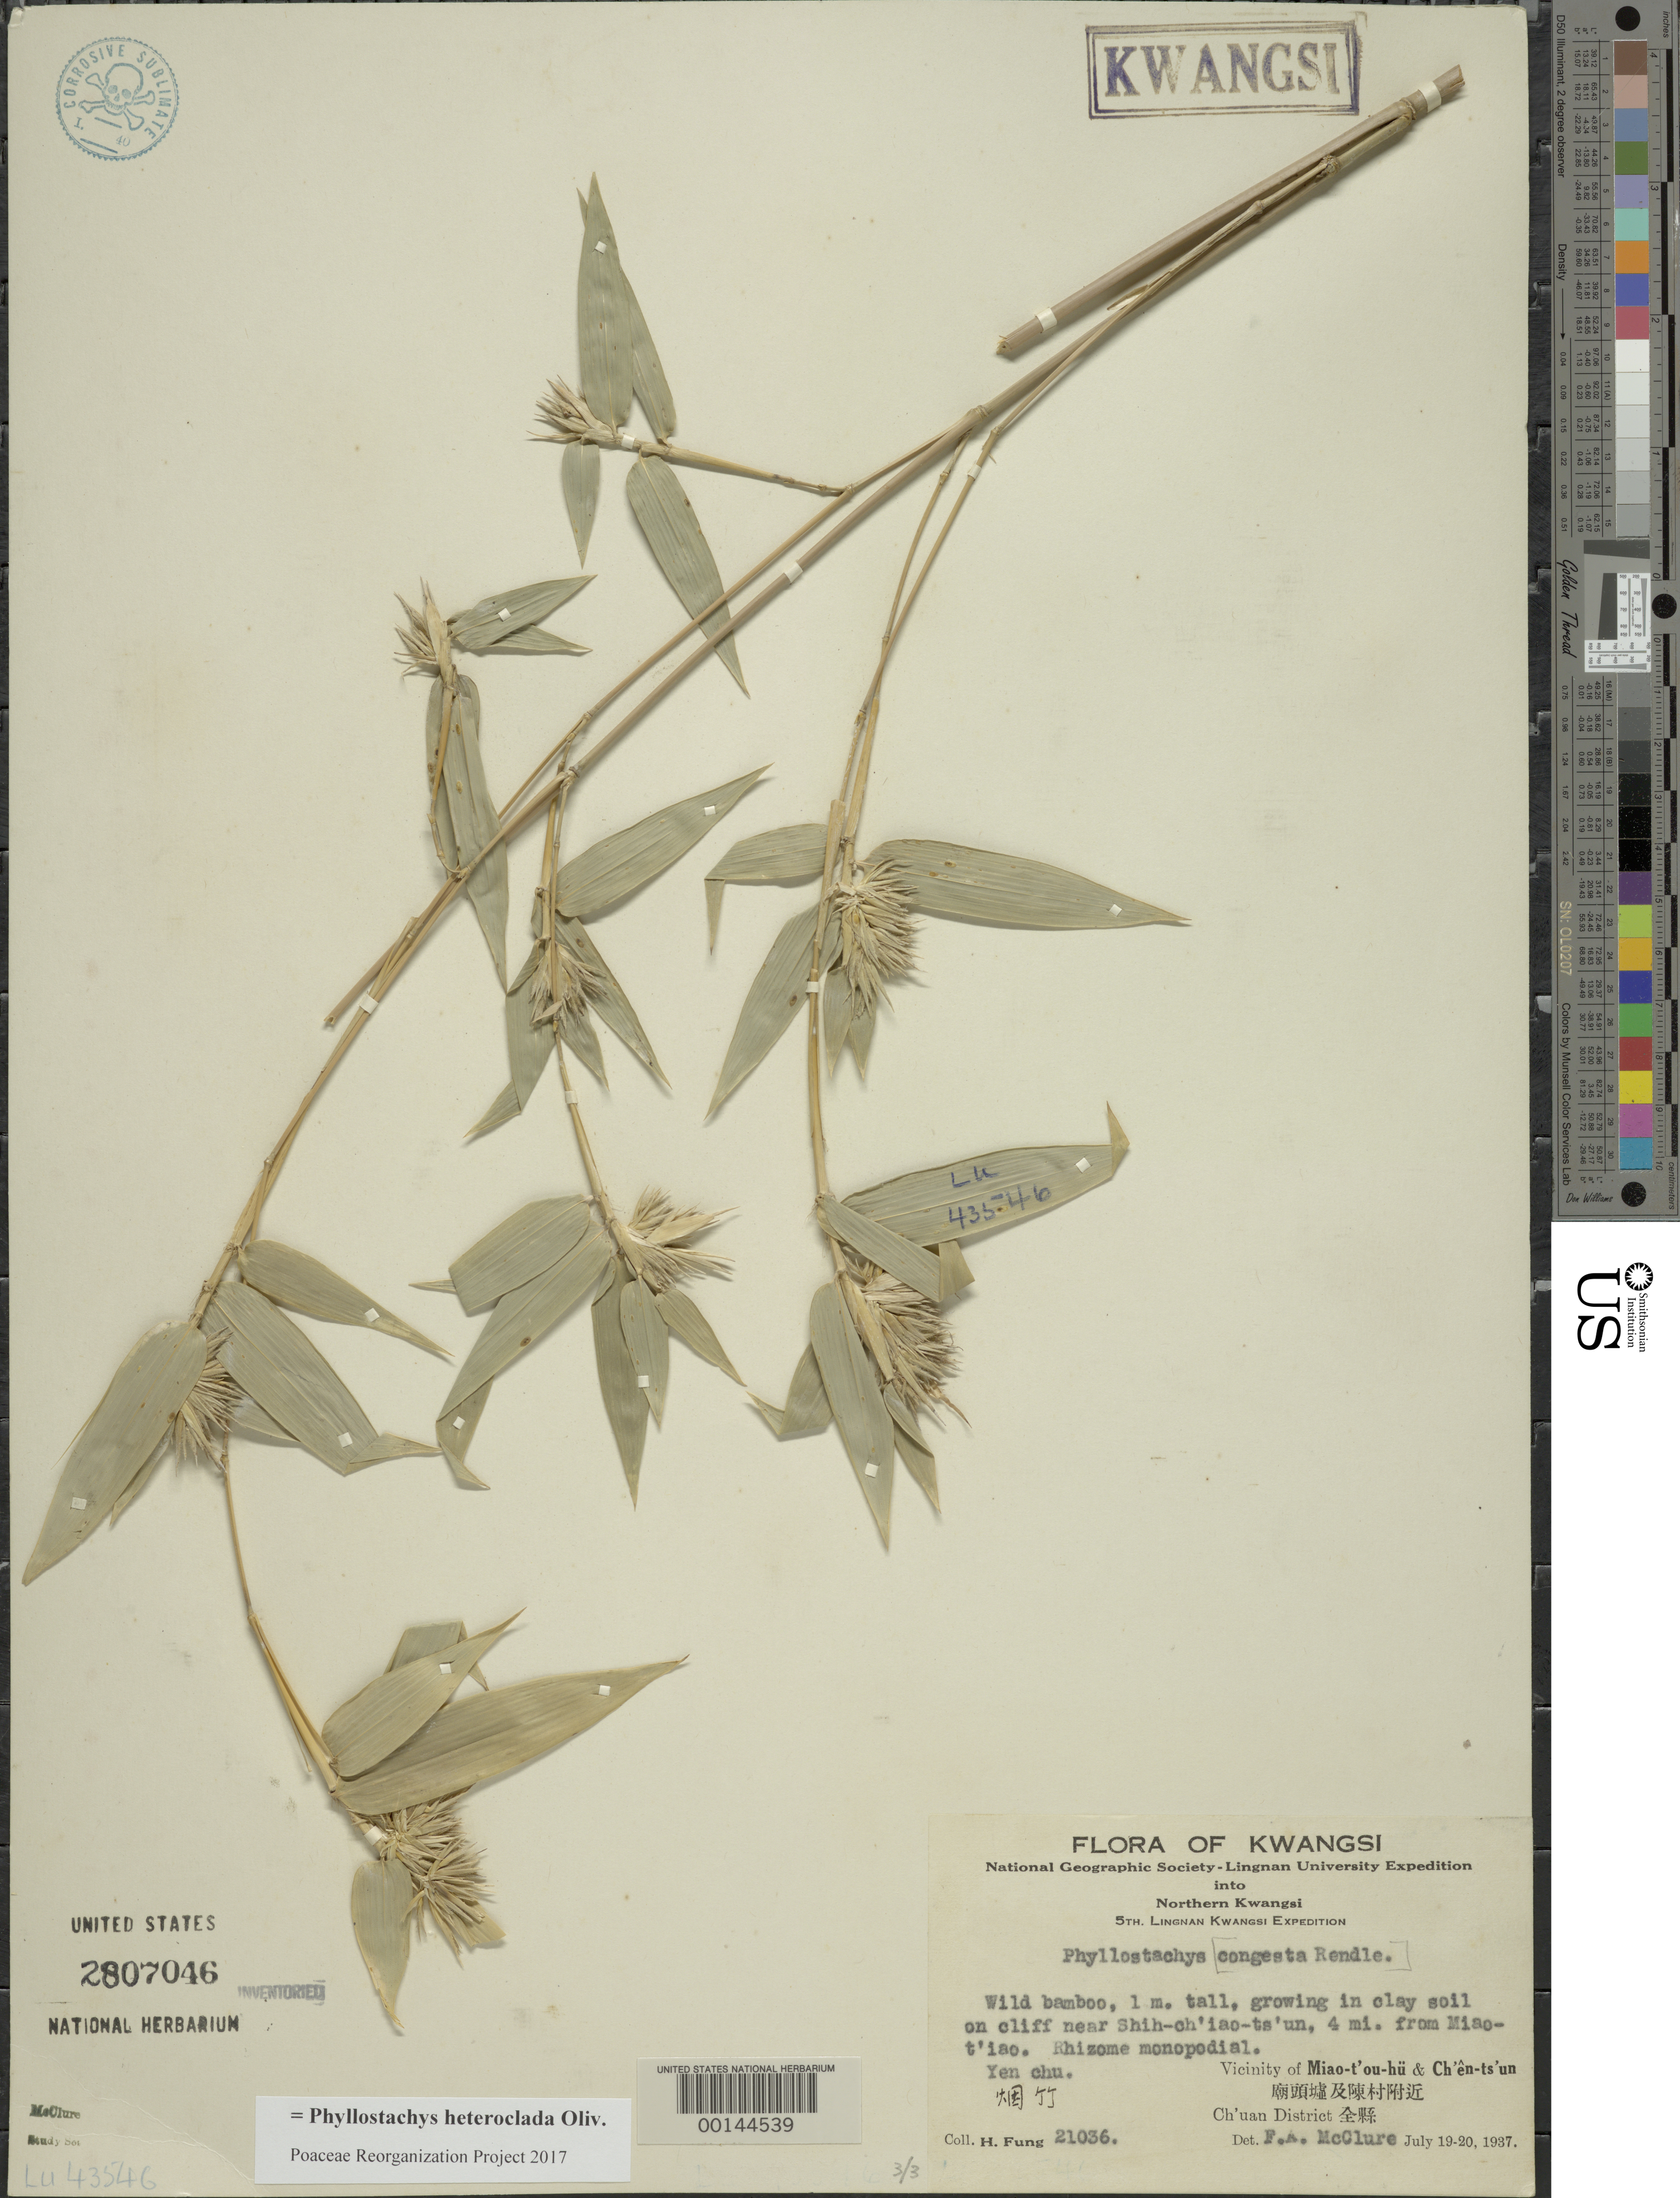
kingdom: Plantae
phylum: Tracheophyta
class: Liliopsida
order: Poales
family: Poaceae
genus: Phyllostachys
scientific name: Phyllostachys heteroclada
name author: Oliv.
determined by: Poaceae Reorganization Project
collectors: H. L. Fung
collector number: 21036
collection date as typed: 19 Jul 1937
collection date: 1937-07-19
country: China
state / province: Jiangxi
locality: Ch'uan, miao-t'ou-hu/ch'en-ts'un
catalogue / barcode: US 2807046